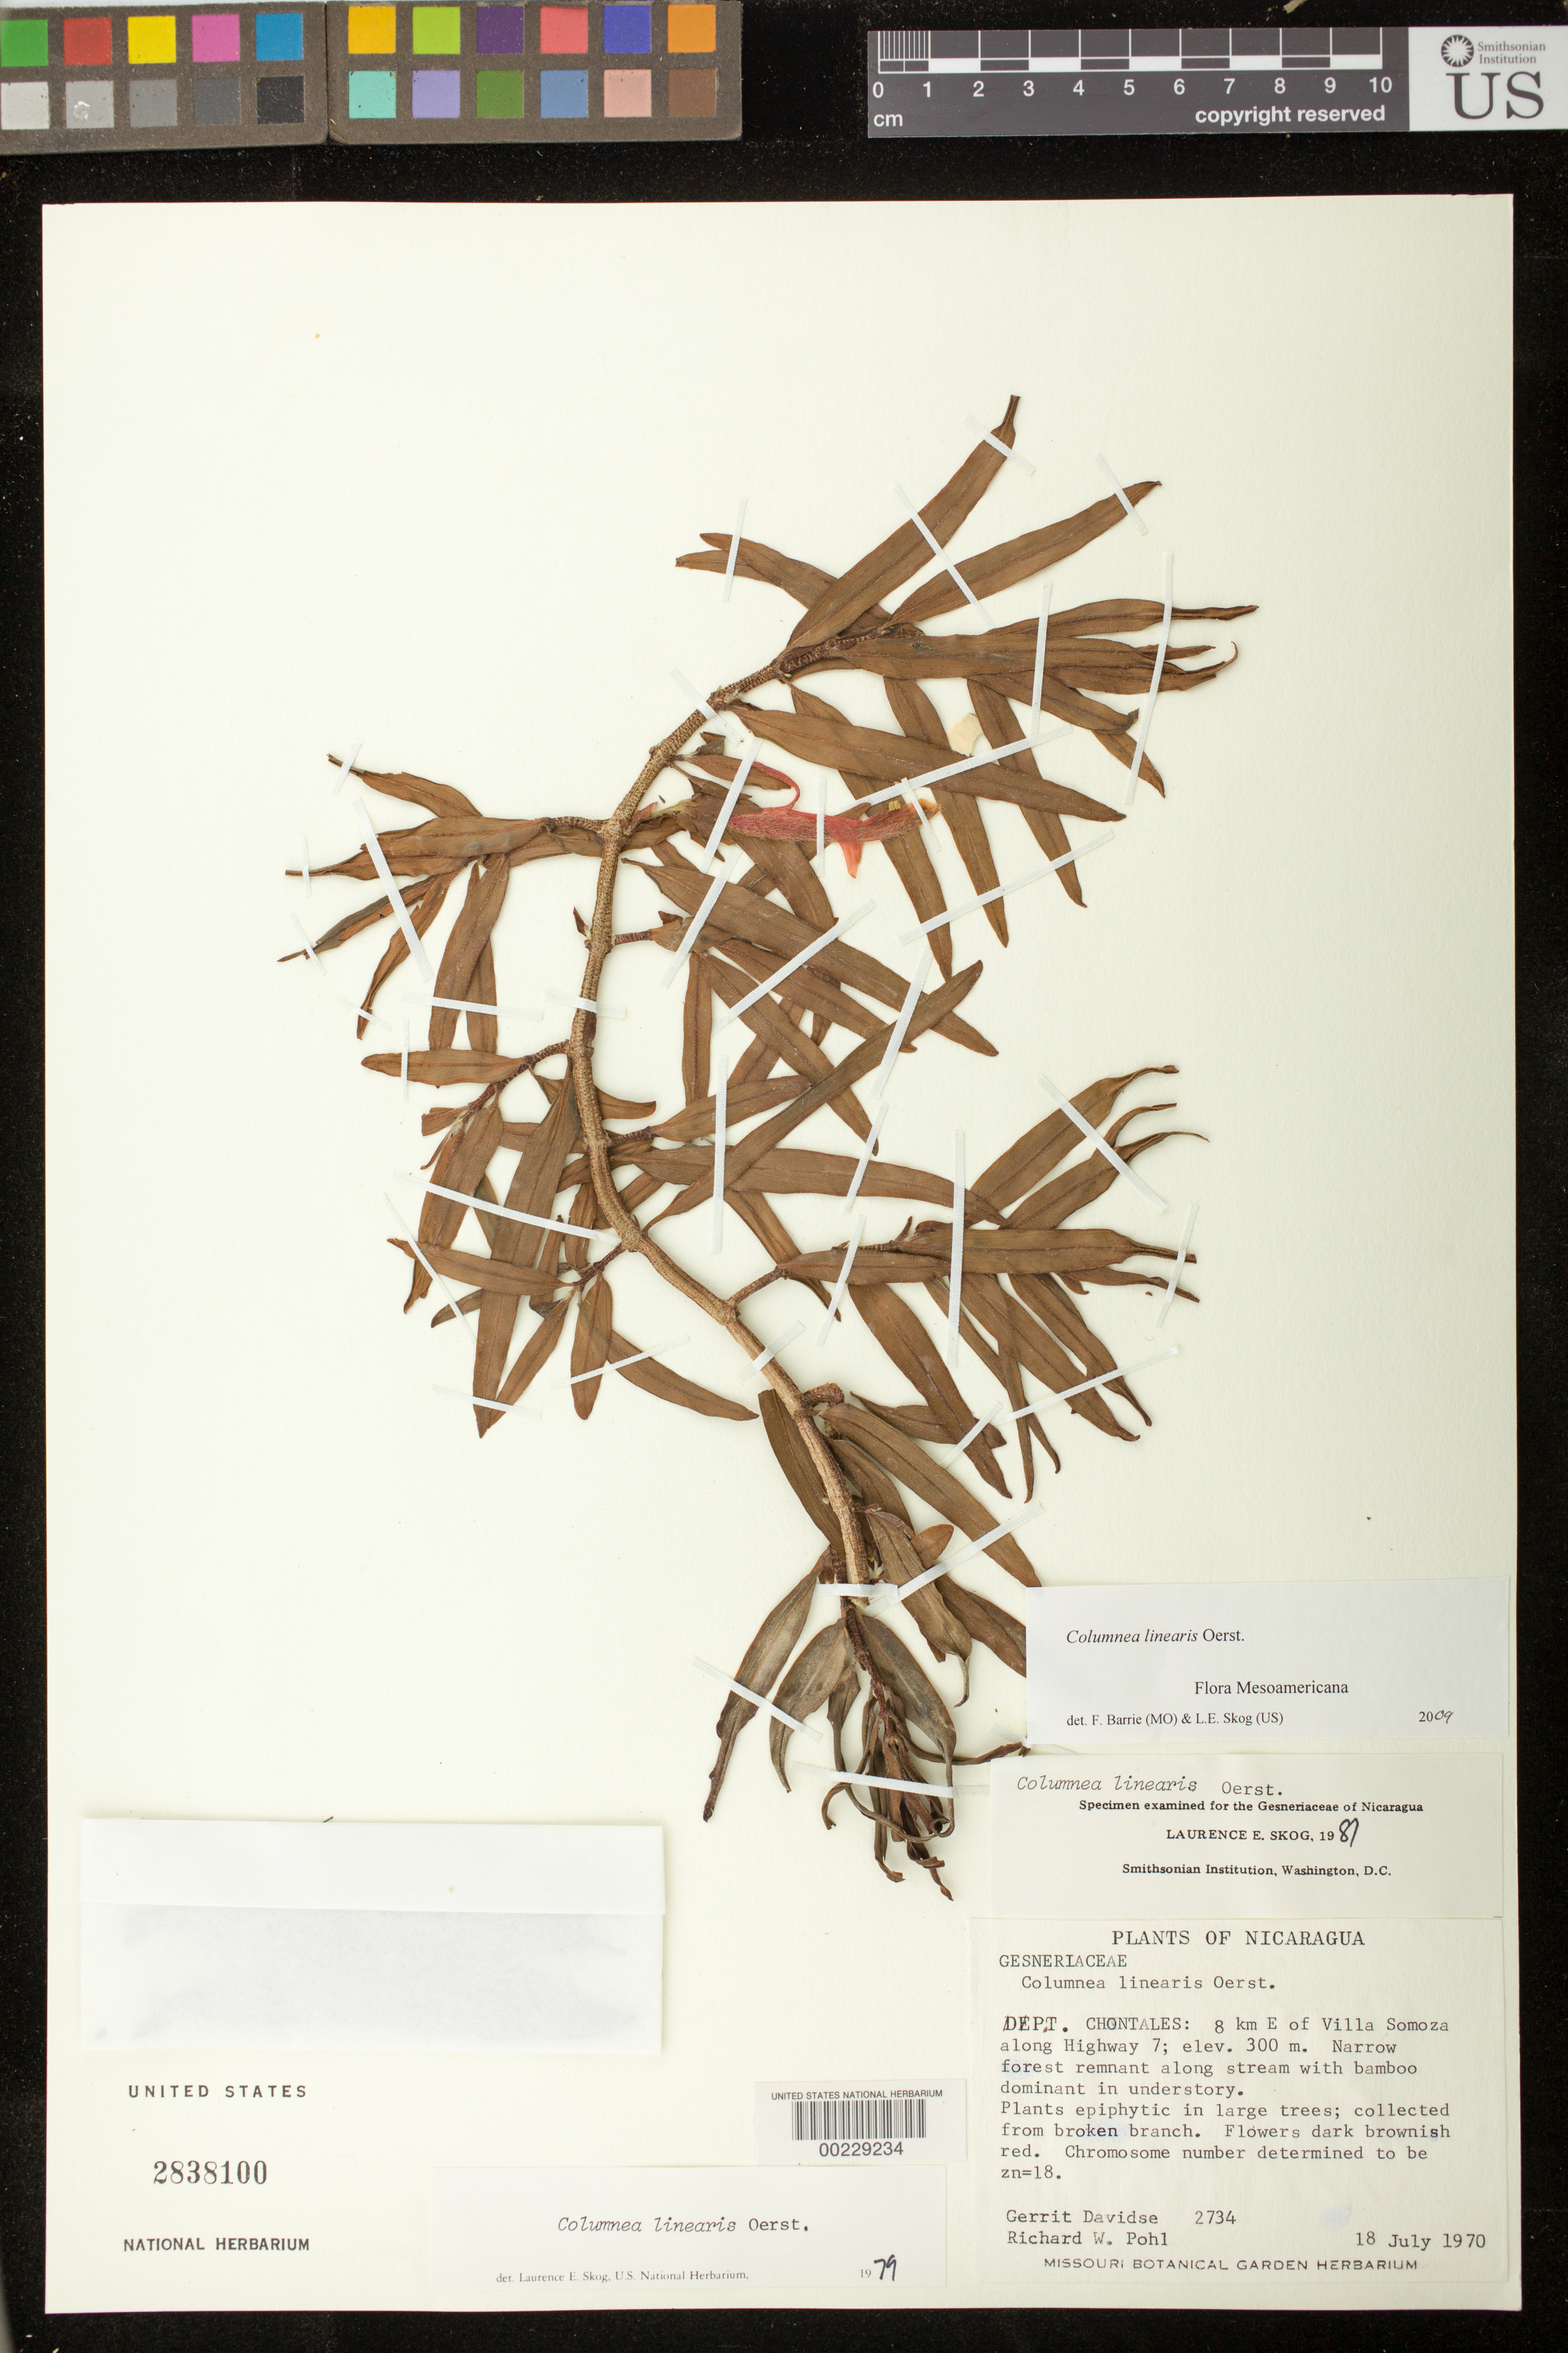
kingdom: Plantae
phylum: Tracheophyta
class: Magnoliopsida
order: Lamiales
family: Gesneriaceae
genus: Columnea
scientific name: Columnea linearis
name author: Oerst.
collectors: G. Davidse & R. W. Pohl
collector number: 2734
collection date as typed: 18 Jul 1970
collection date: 1970-07-18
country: Nicaragua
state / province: Chontales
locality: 8 km E of Villa Somoza along highway 7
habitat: Narrow forest remnant along stream w/bamboo dominant- understry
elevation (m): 300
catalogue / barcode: US 2838100